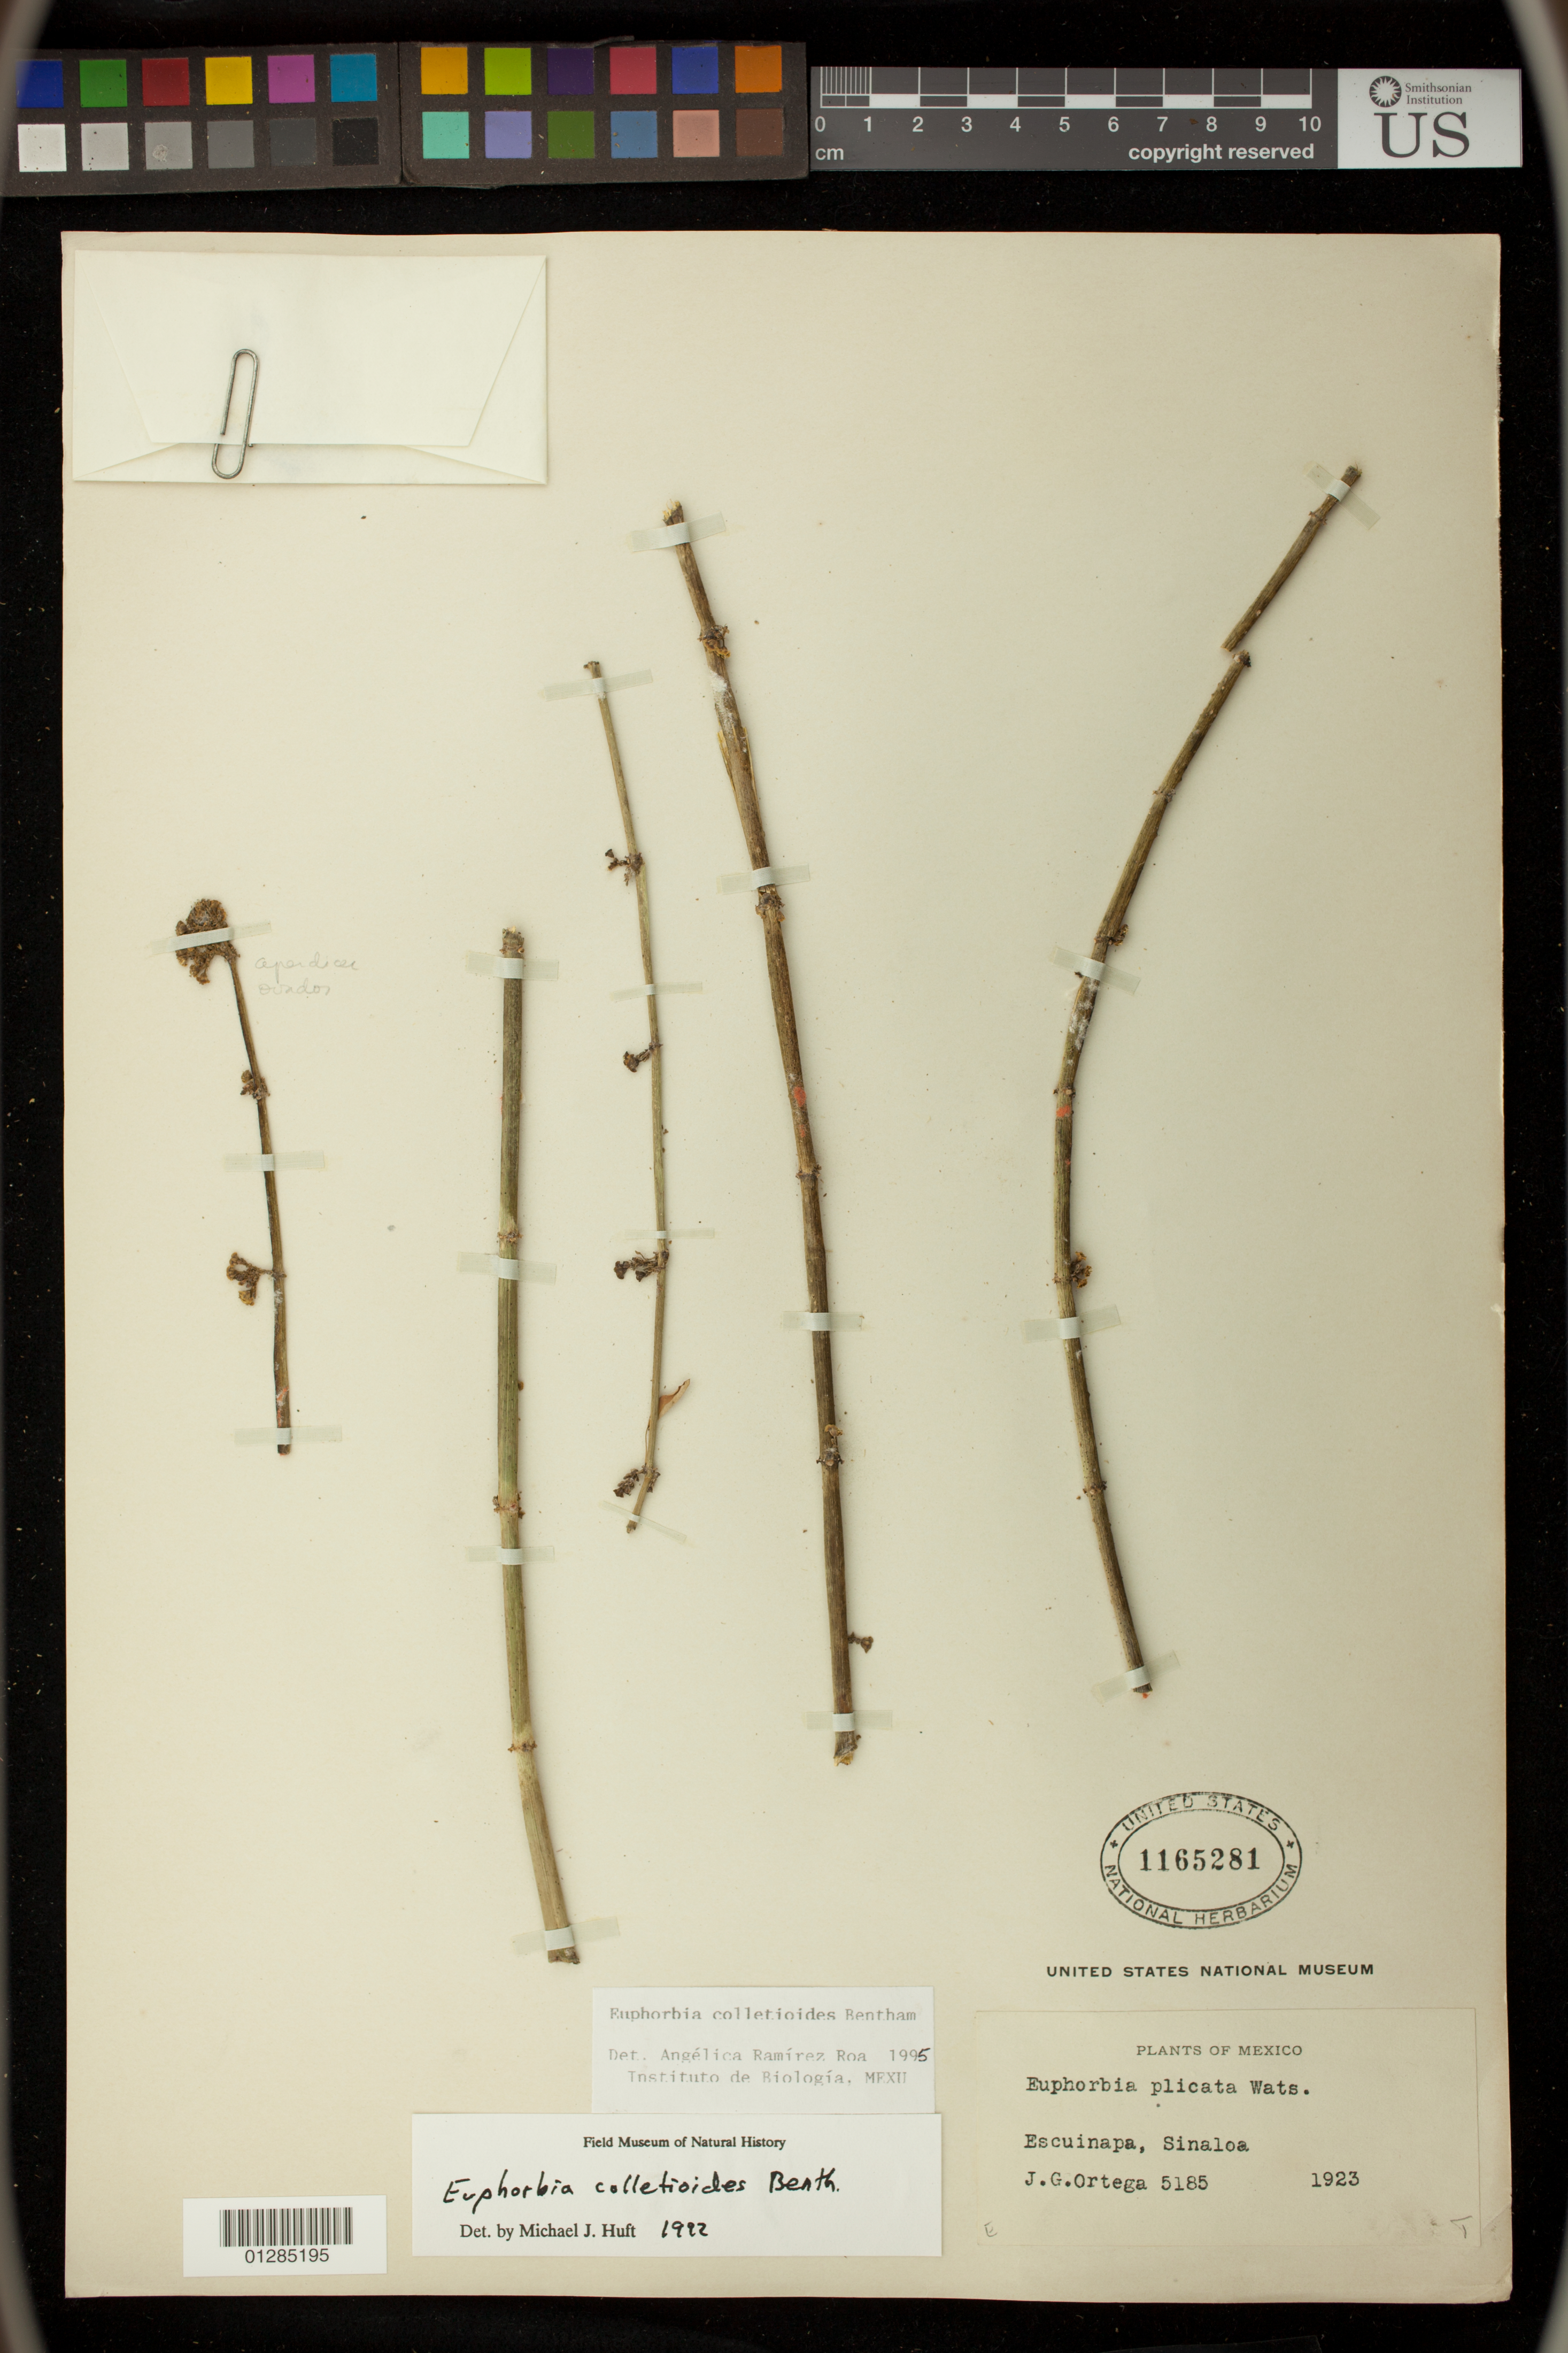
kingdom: Plantae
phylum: Tracheophyta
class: Magnoliopsida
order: Malpighiales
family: Euphorbiaceae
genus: Euphorbia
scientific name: Euphorbia colletioides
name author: Benth.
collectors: J. Ortega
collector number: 5185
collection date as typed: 1923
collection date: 1923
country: Mexico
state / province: Sinaloa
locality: Escuinapa.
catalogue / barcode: US 1165281